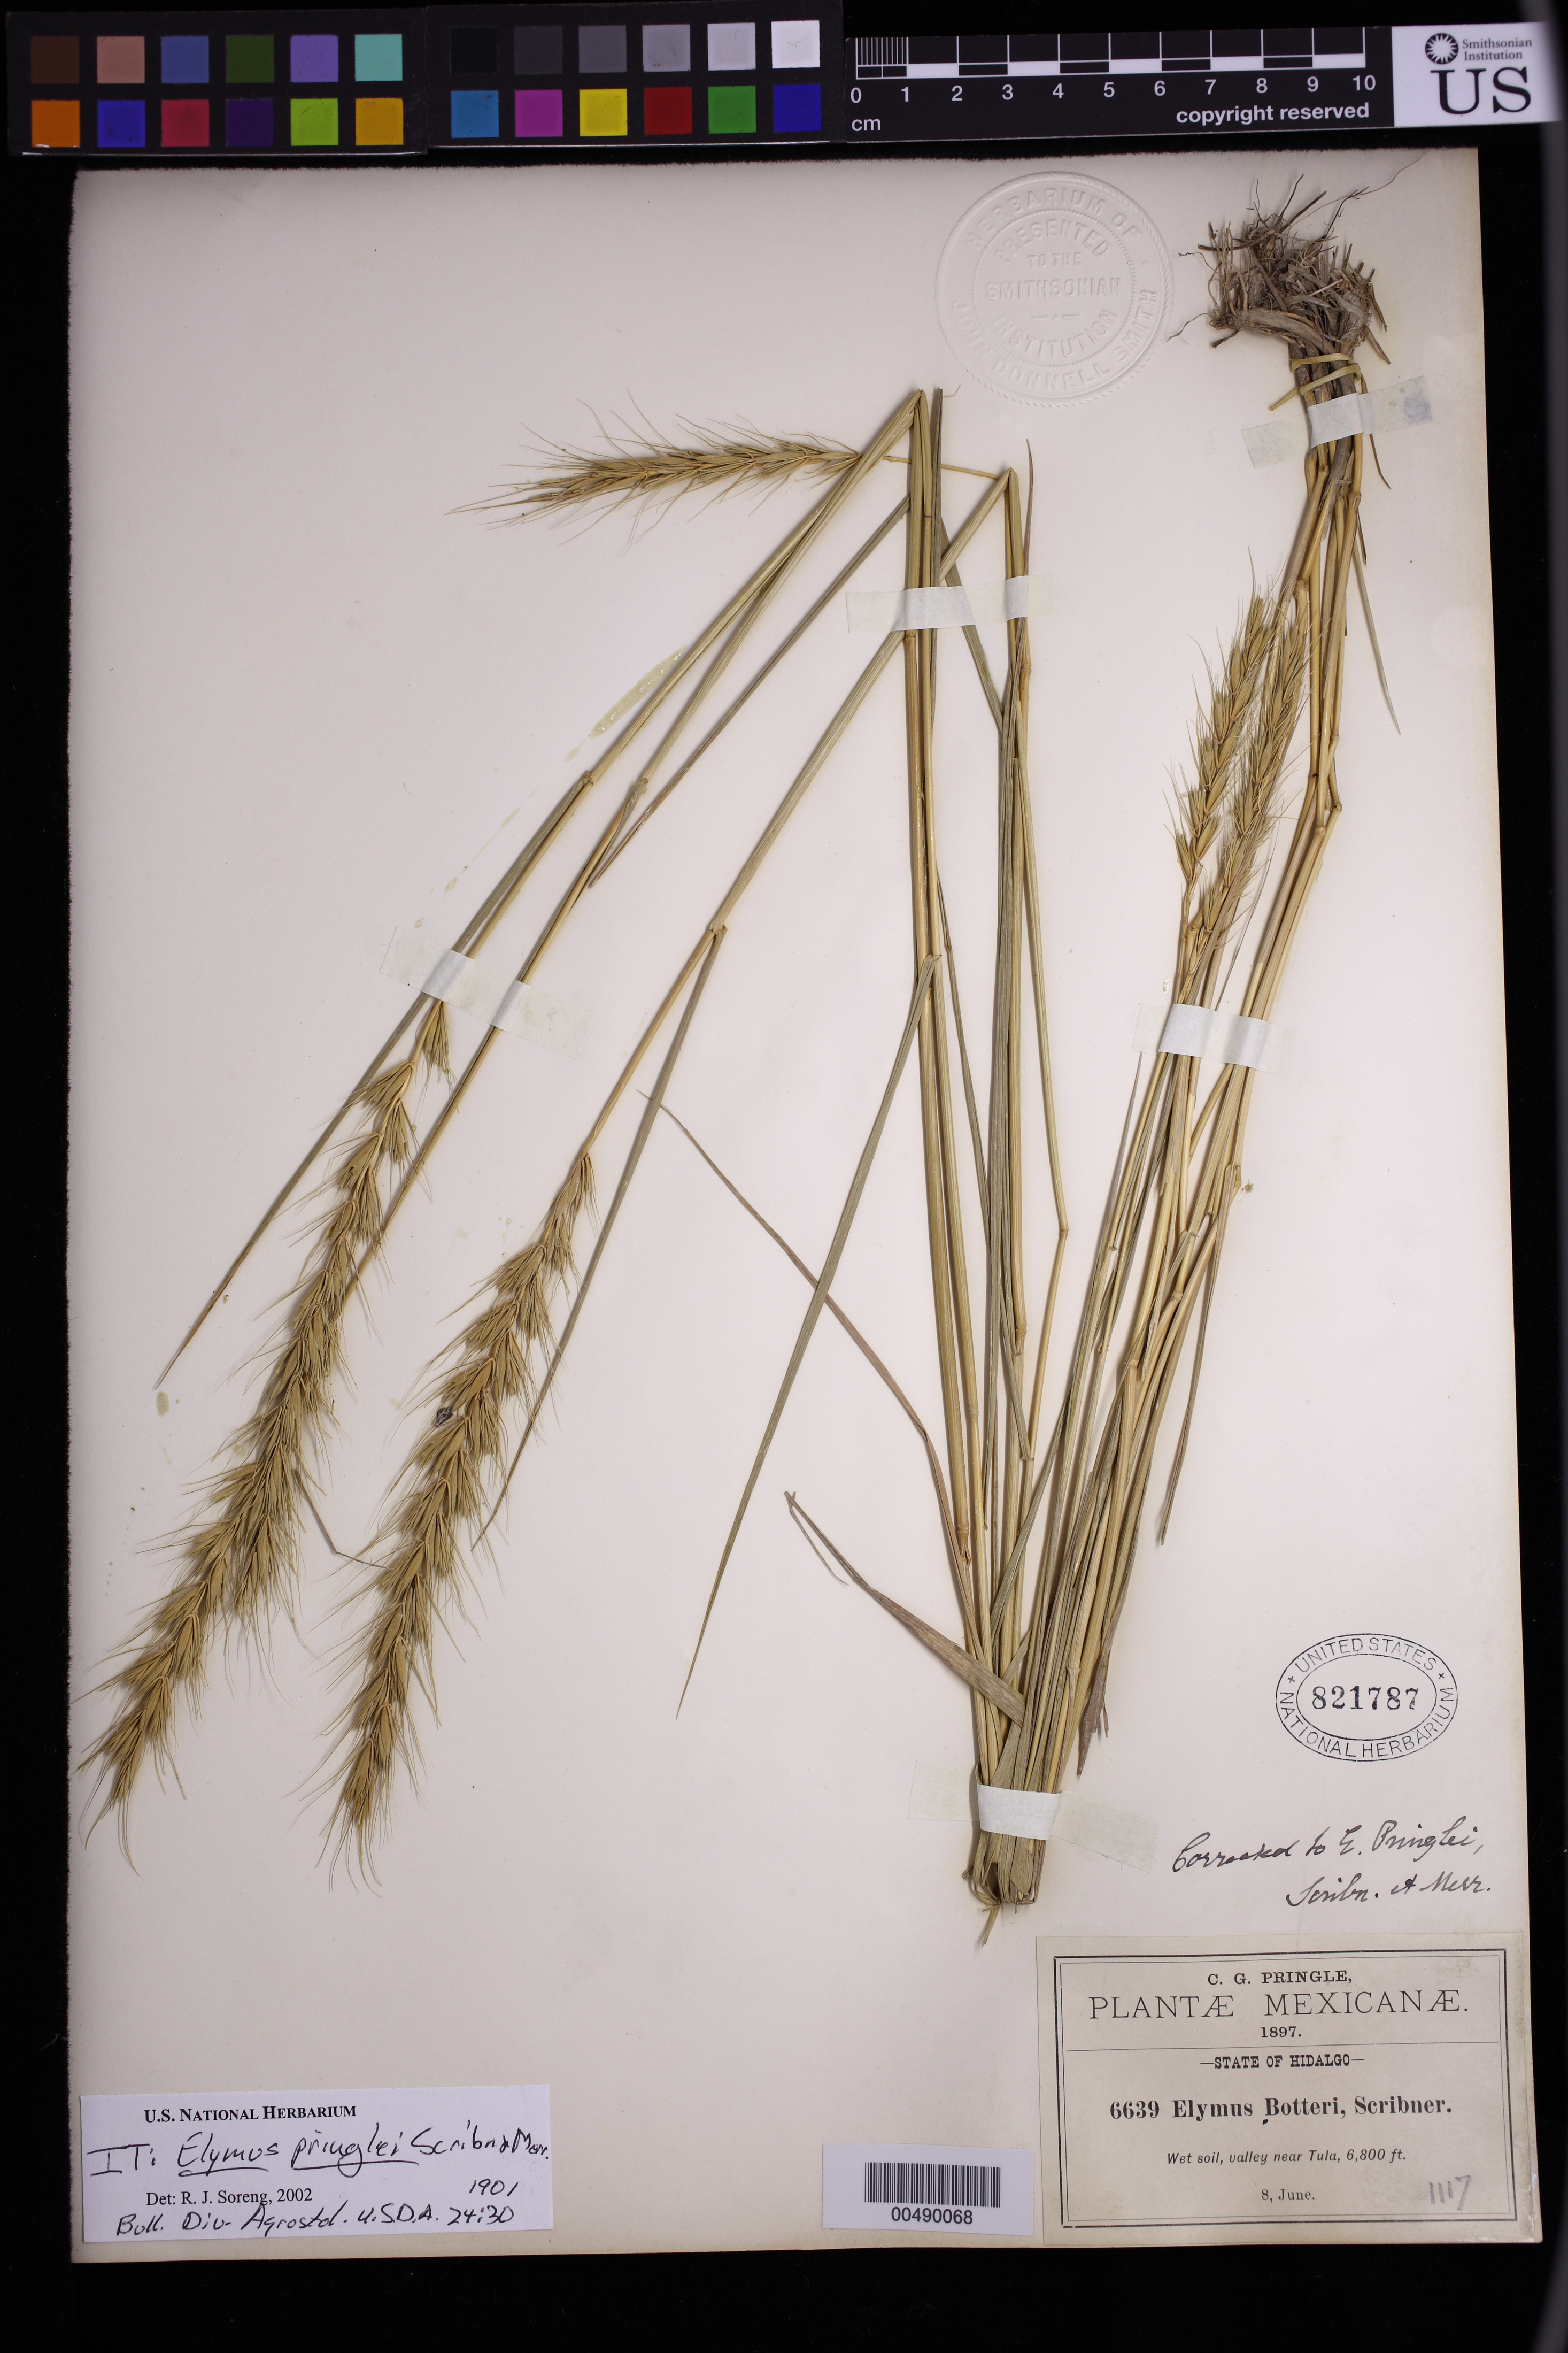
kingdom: Plantae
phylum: Tracheophyta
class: Liliopsida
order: Poales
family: Poaceae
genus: Elymus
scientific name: Elymus pringlei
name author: Scribn. & Merr.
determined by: Soreng, Robert J., Research Associate (BOT), Smithsonian Institution - National Museum of Natural History (UNITED STATES)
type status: Isotype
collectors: C. G. Pringle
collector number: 6639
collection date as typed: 8 Jun 1897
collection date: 1897-06-08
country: Mexico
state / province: Hidalgo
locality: Valley near Tula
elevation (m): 2073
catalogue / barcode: US 821787